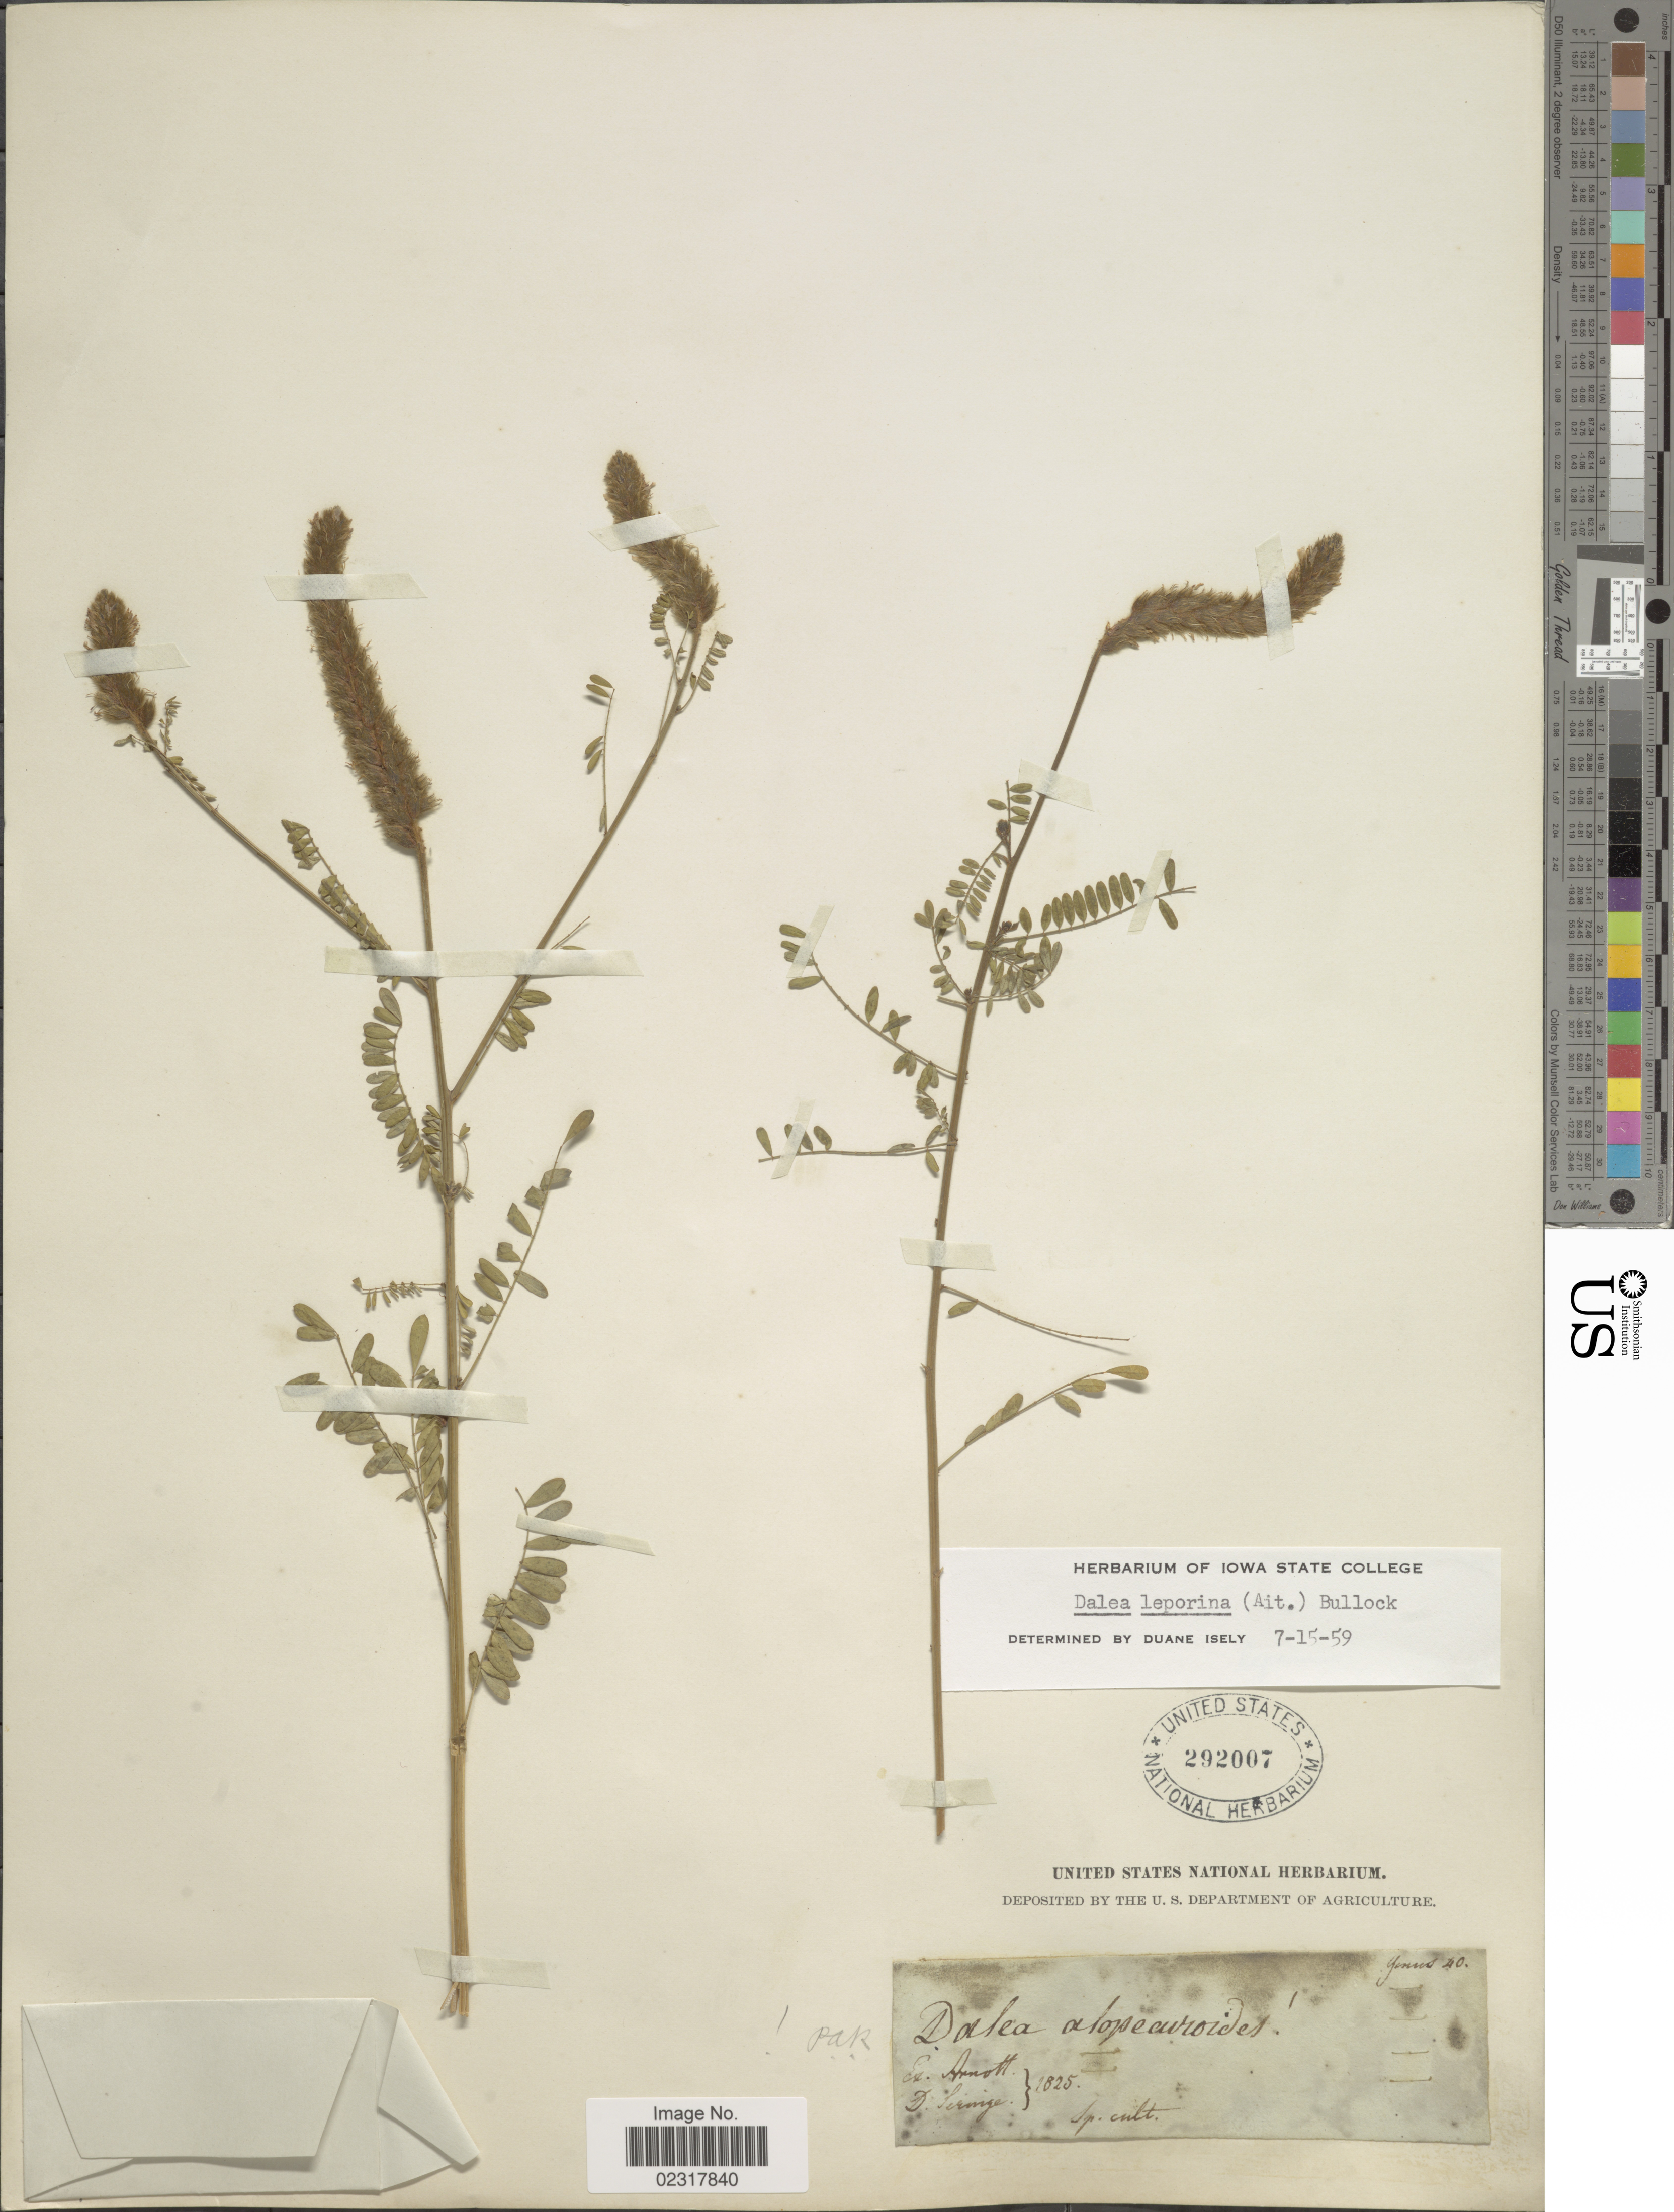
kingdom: Plantae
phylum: Tracheophyta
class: Magnoliopsida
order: Fabales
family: Fabaceae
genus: Dalea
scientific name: Dalea leporina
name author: (Aiton) Bullock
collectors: Arnott & N. Seringe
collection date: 1835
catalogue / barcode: US 292007